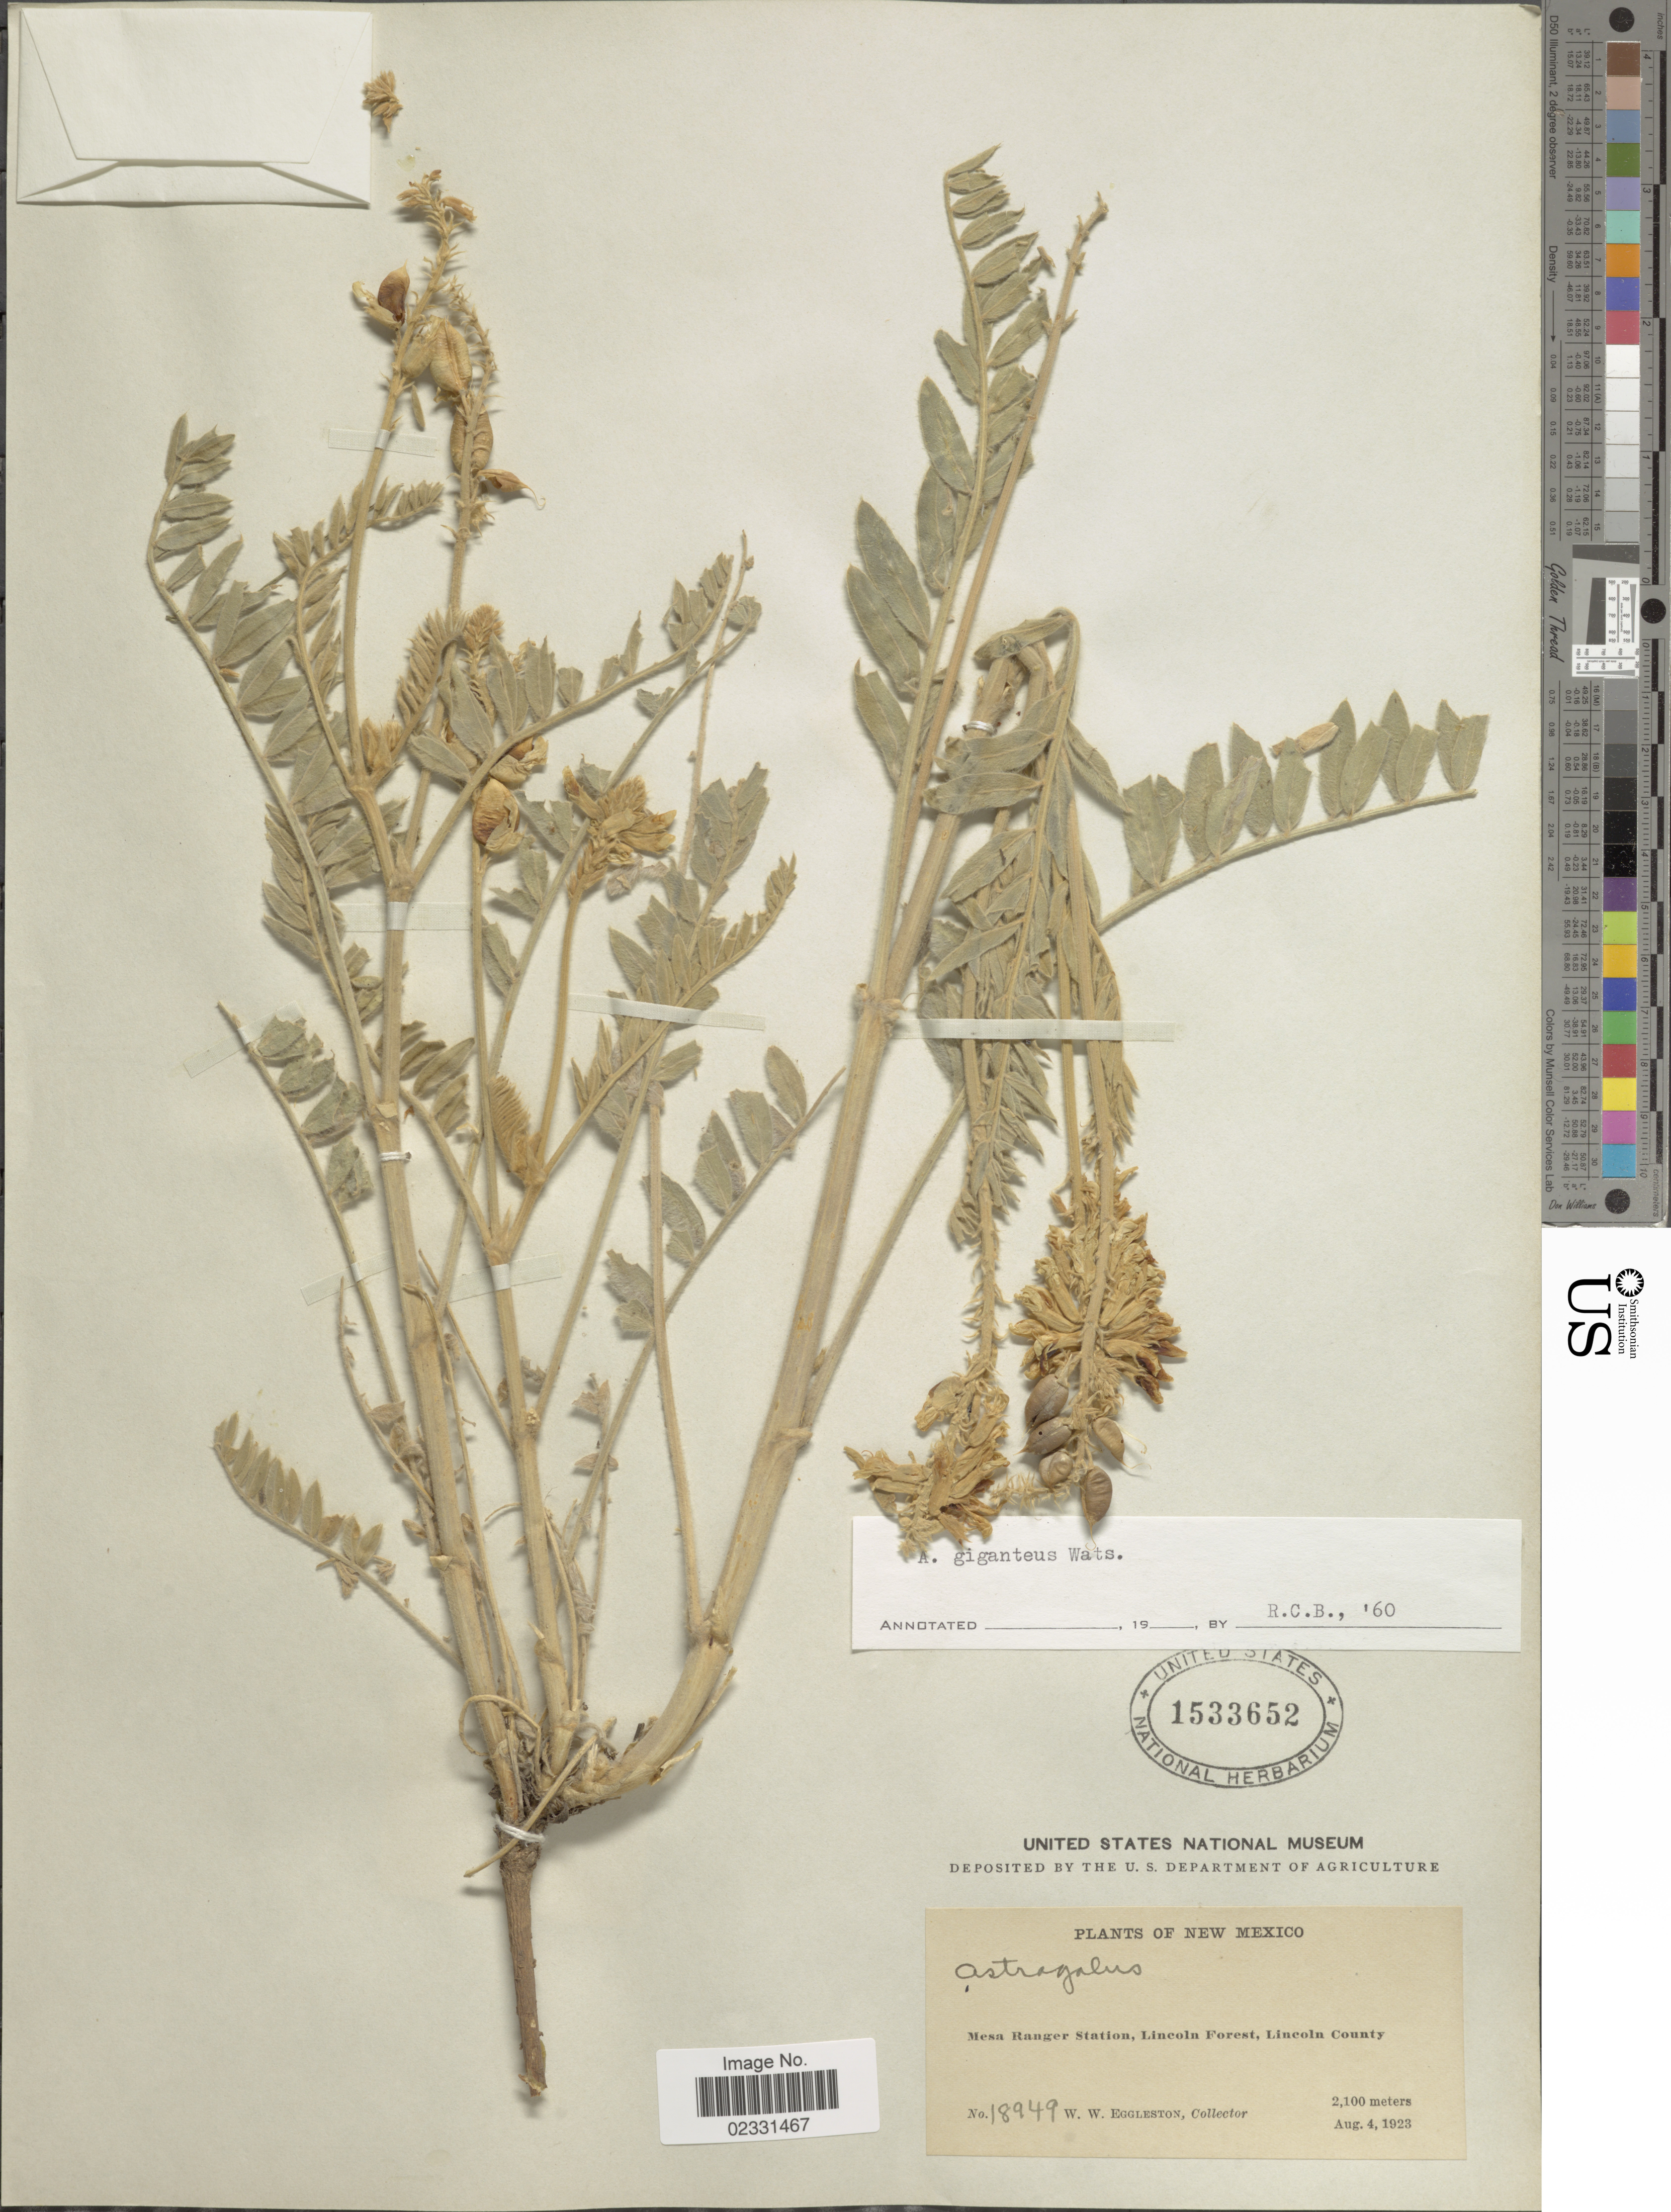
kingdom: Plantae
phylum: Tracheophyta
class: Magnoliopsida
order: Fabales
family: Fabaceae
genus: Astragalus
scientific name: Astragalus giganteus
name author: S. Watson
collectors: W. W. Eggleston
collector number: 18949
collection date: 1923-08-04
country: United States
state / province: New Mexico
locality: Mesa Ranger Station, Lincoln Forest, Lincoln County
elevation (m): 2100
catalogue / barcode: US 1533652